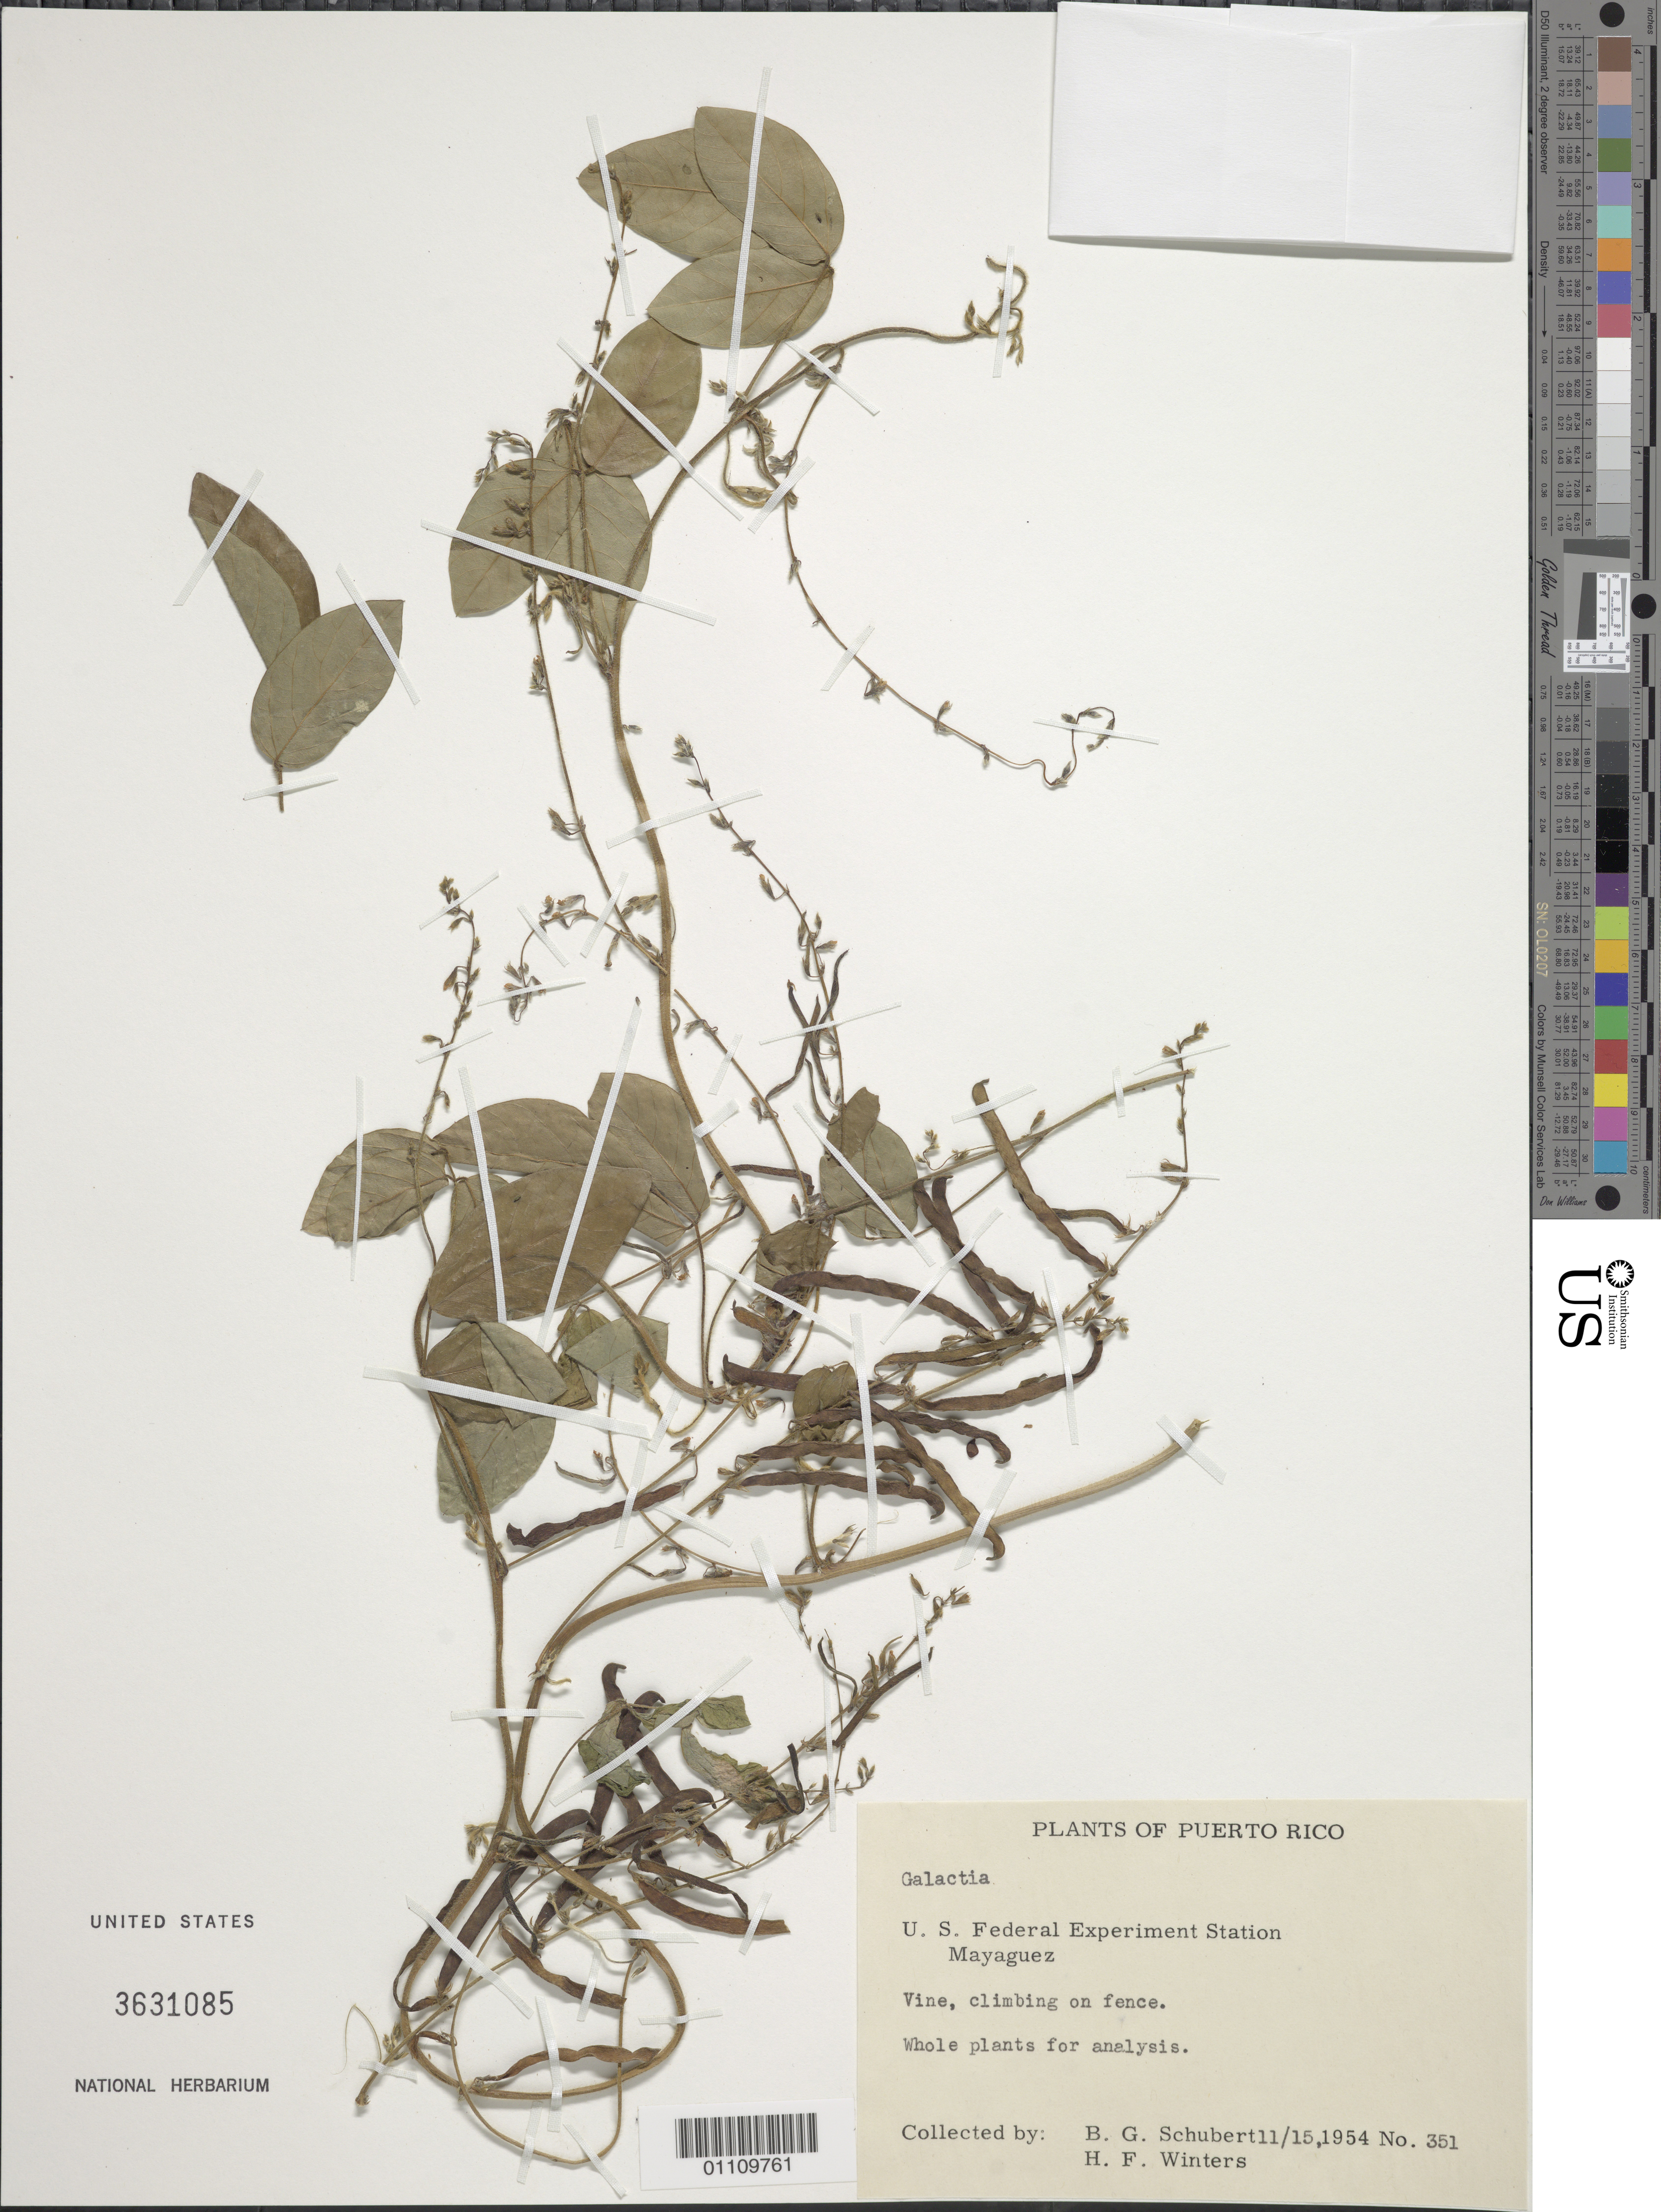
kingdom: Plantae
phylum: Tracheophyta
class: Magnoliopsida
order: Fabales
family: Fabaceae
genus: Galactia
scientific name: Galactia sp.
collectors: B. Schubert & H. Winters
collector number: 351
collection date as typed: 15 Nov 1954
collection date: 1954-11-15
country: Puerto Rico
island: Puerto Rico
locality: Mayaguez, U.S. Federal Experimental Station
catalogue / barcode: US 3631085